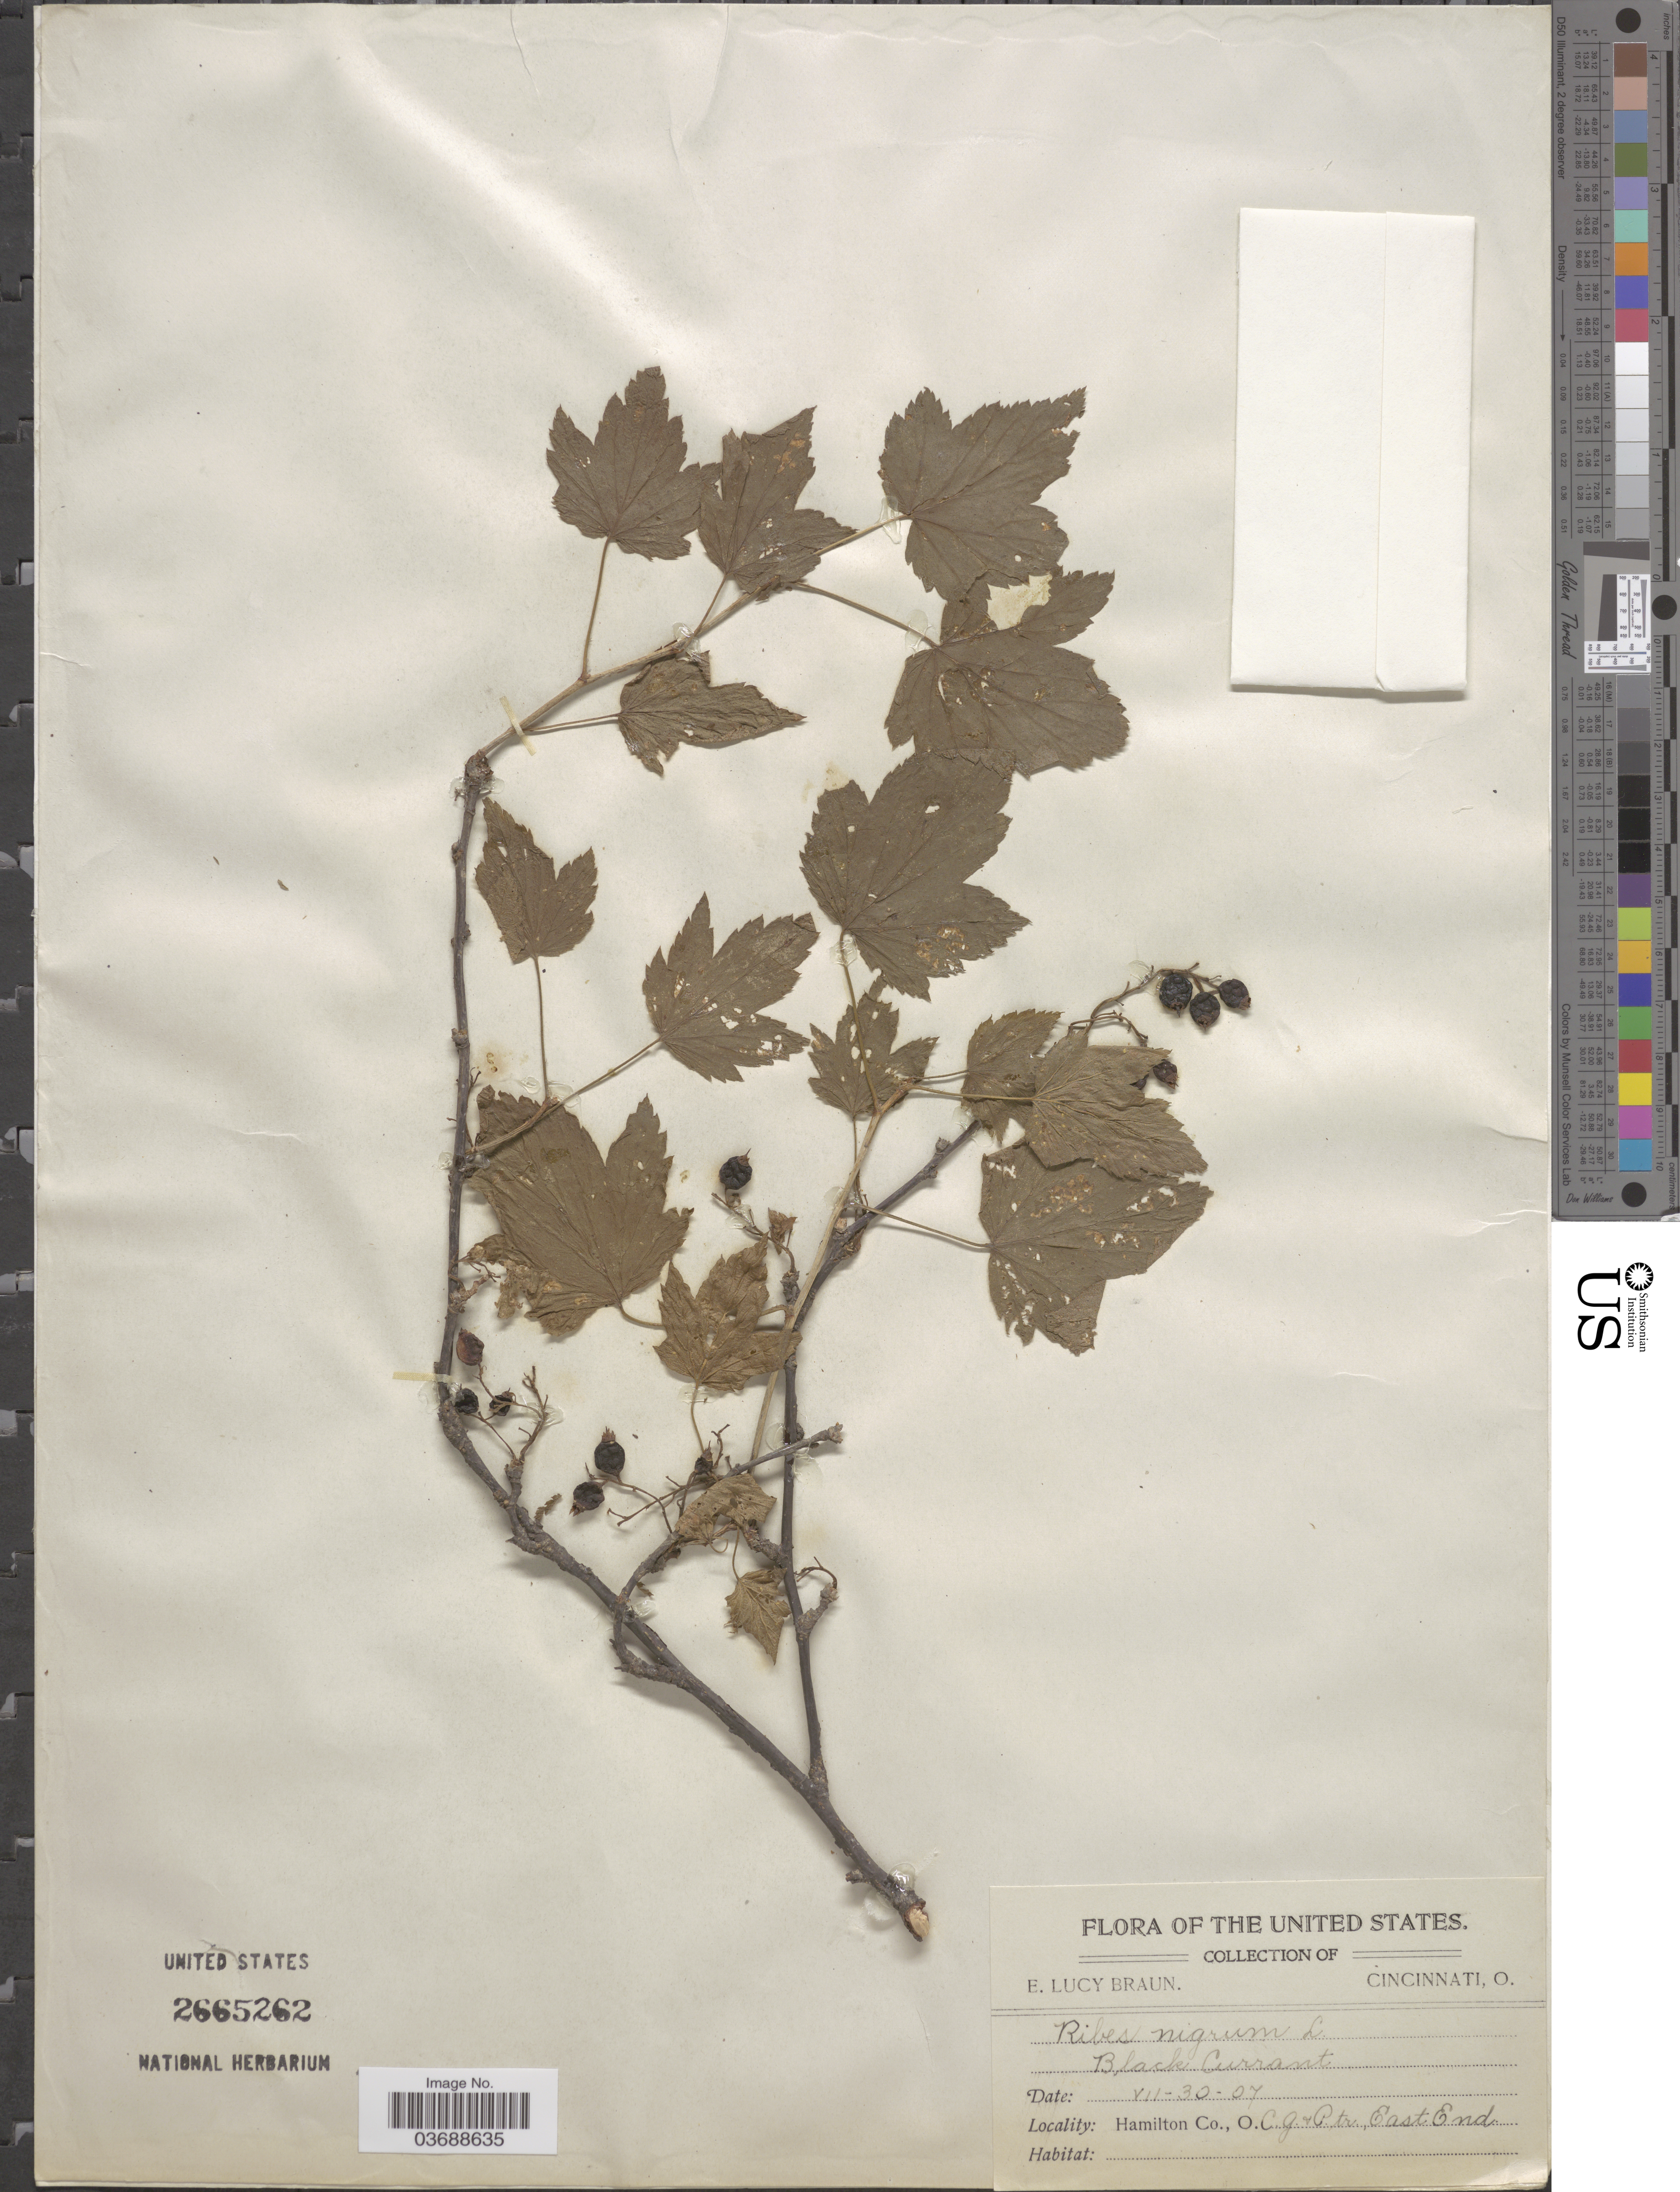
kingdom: Plantae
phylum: Tracheophyta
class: Magnoliopsida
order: Saxifragales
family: Grossulariaceae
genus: Ribes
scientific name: Ribes nigrum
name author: L.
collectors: E. L. Braun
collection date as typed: Transcribed d/m/y: 30/7/7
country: United States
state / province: Ohio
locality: Hamilton Co. C.G. + Ptr.* East End.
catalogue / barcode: US 2665262